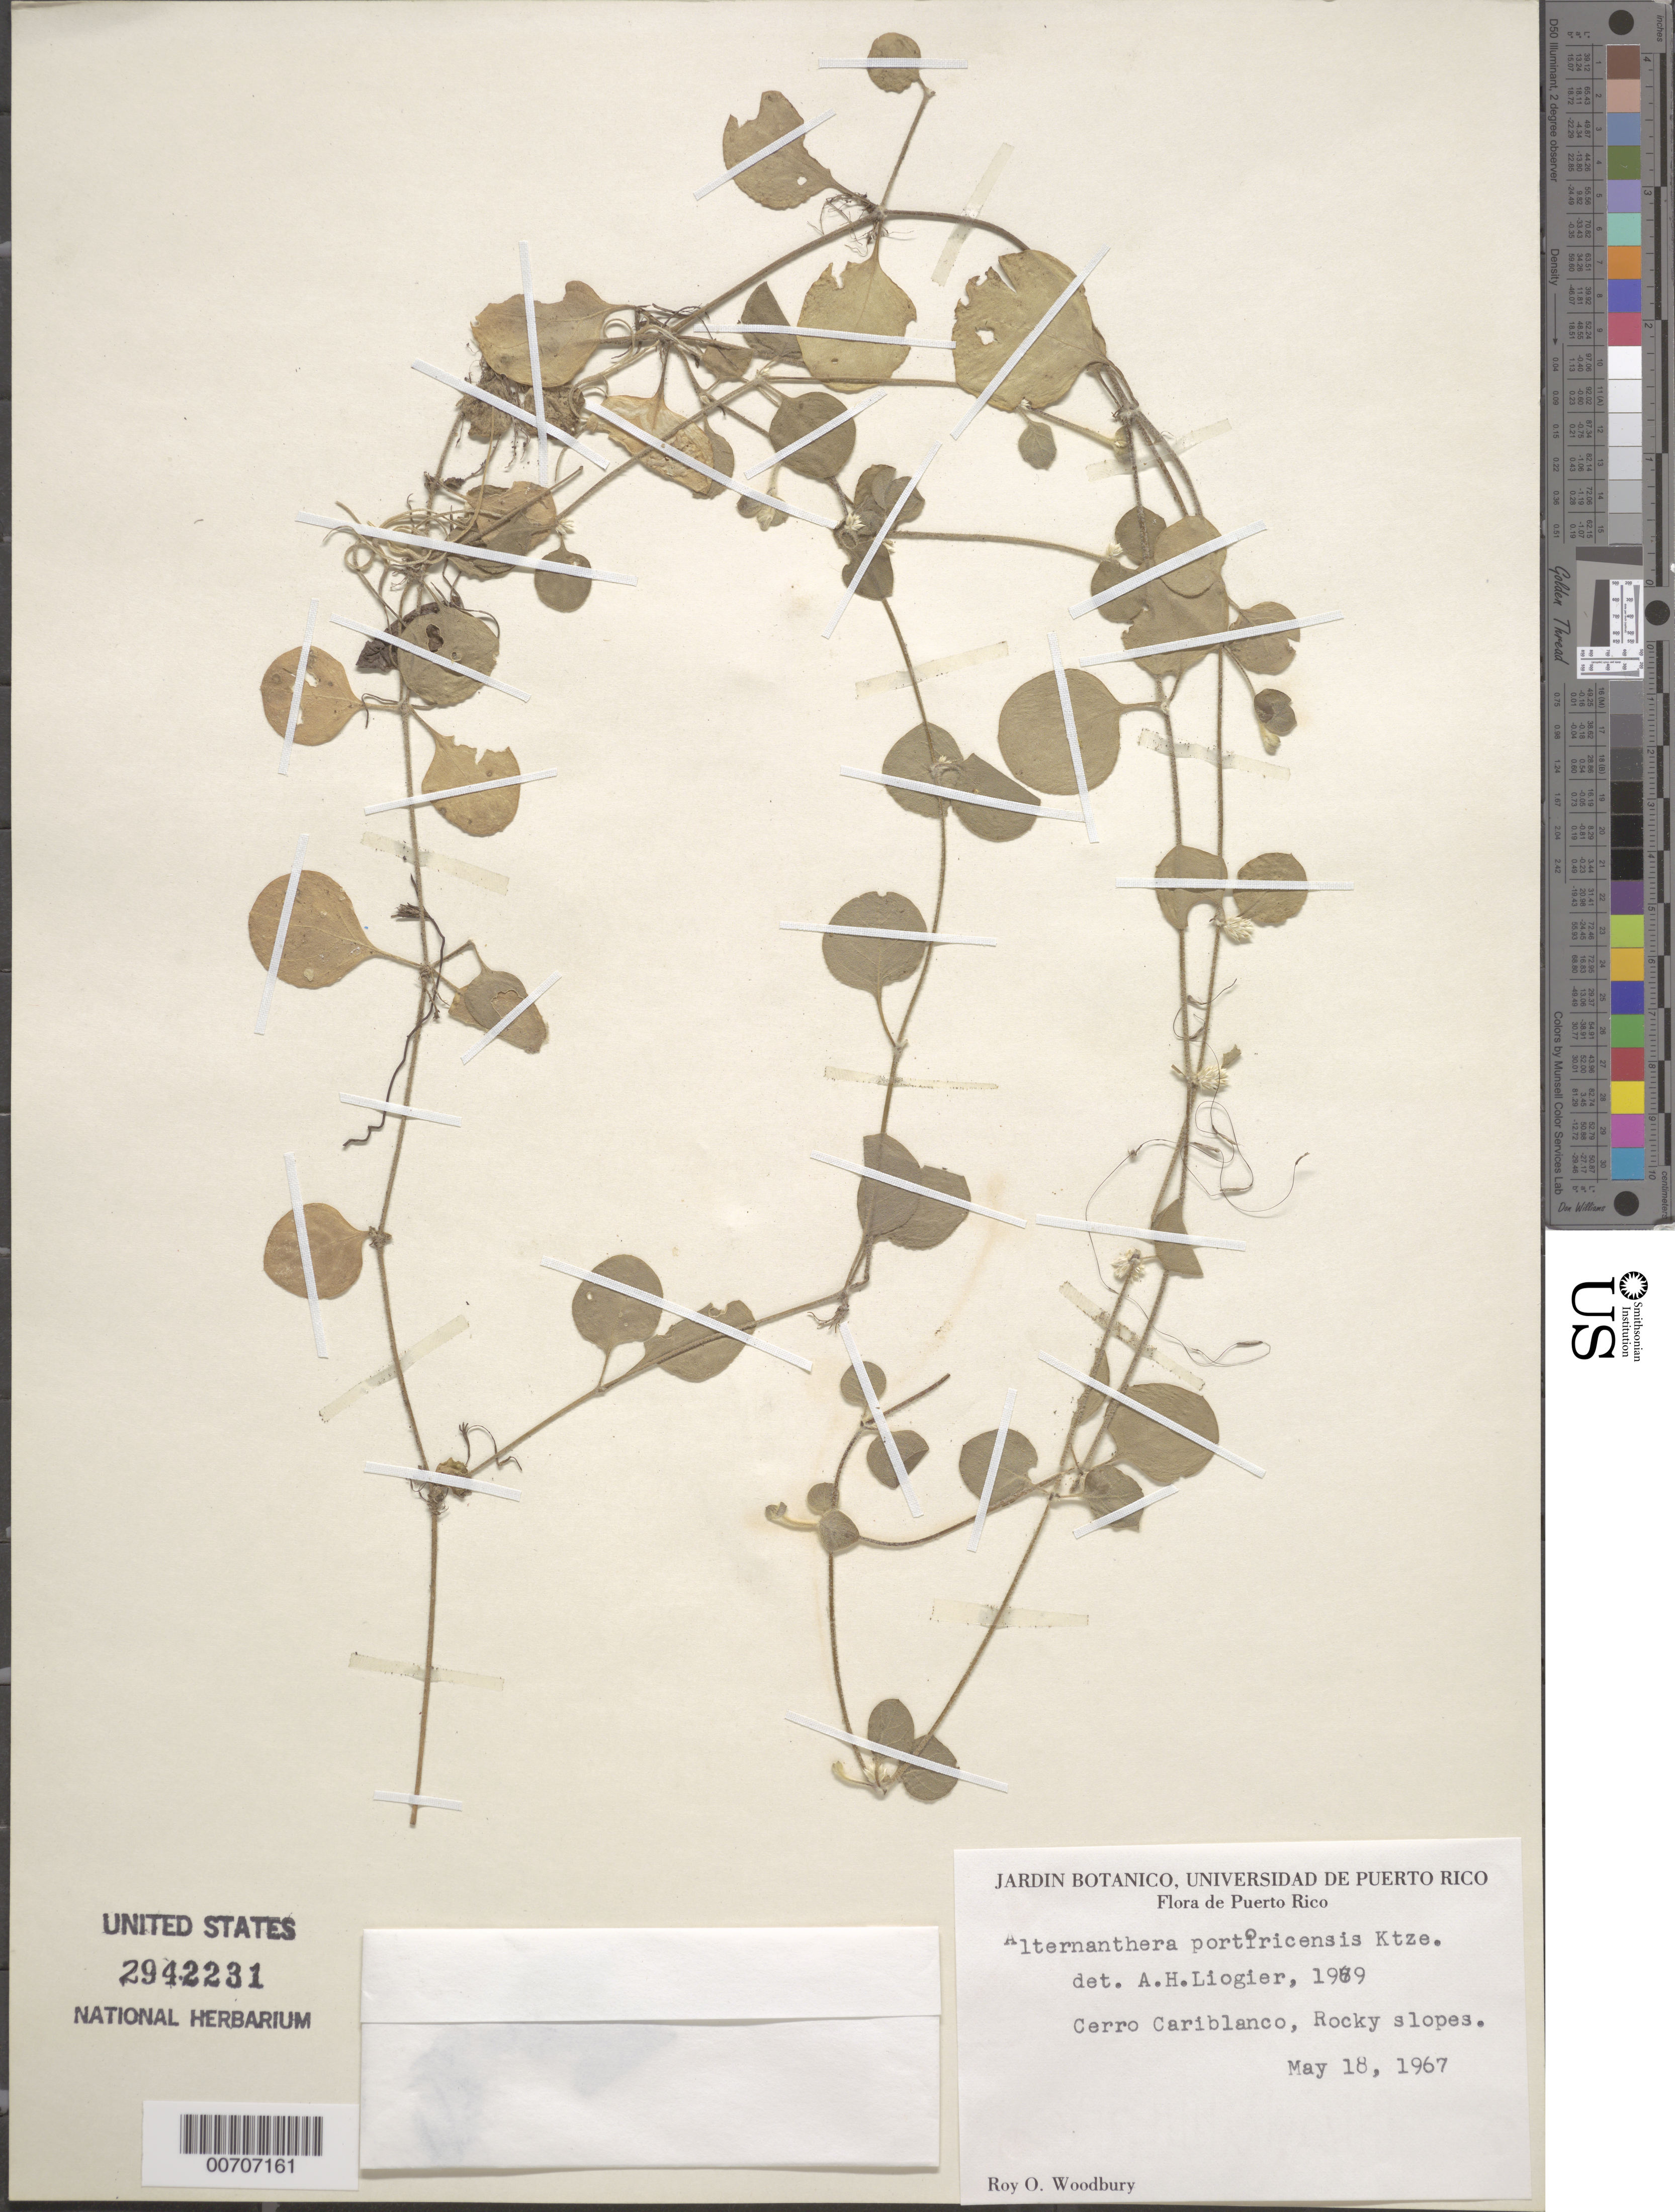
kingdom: Plantae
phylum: Tracheophyta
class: Magnoliopsida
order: Caryophyllales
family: Amaranthaceae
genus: Alternanthera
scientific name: Alternanthera portoricensis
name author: Kuntze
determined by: Liogier, Alain H.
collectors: R. O. Woodbury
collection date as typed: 18 May 1967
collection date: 1967-05-18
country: Puerto Rico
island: Greater Antilles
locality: Cerro Cariblanco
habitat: Rocky slopes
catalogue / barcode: US 2942231